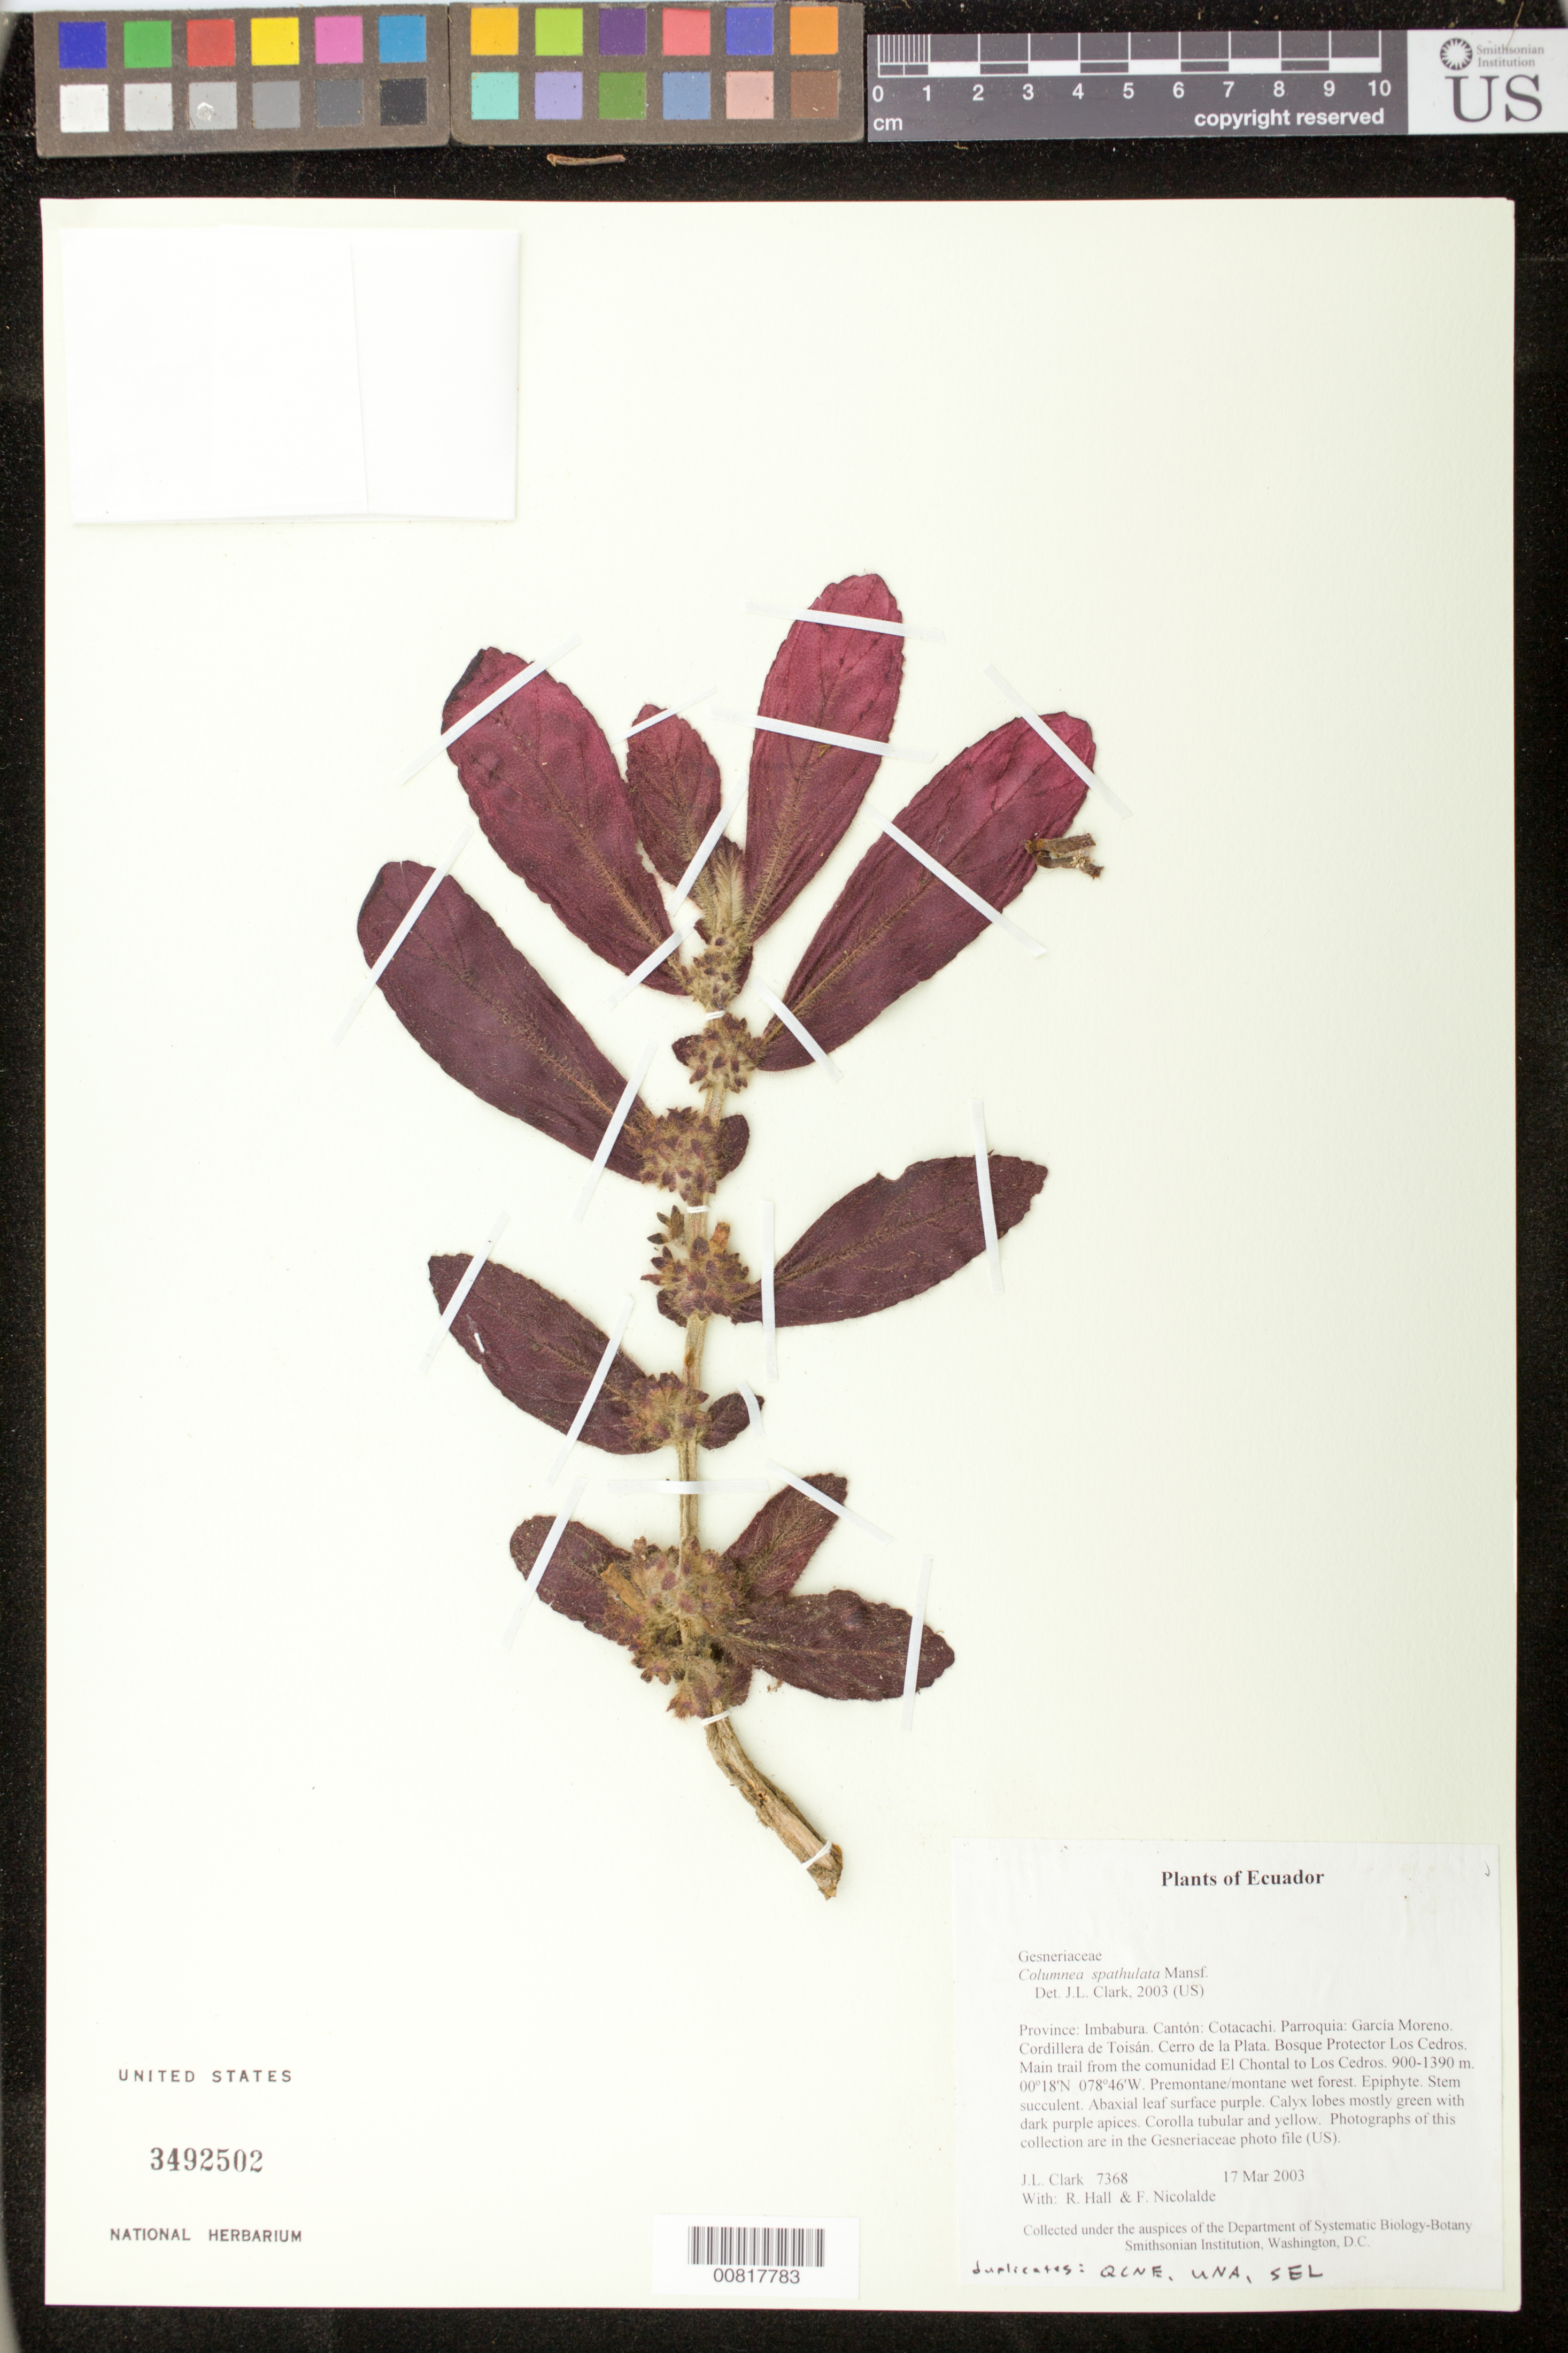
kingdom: Plantae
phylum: Tracheophyta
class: Magnoliopsida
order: Lamiales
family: Gesneriaceae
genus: Columnea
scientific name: Columnea spathulata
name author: Mansf.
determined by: Clark, J. L., (SEL), The Marie Selby Botanical Garden (UNITED STATES)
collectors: J. L. Clark, R. Hall & F. Nicolalde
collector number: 7368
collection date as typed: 17 Mar 2003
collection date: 2003-03-17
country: Ecuador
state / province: Imbabura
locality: Cotacachi. Parroquia: García Moreno. Cordillera de Toisán. Cerro de la Plata. Bosque Protector Los Cedros. Main trail from the comunidad El Chontal to Los Cedros.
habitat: Premontane/montane wet forest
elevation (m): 900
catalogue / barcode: US 3492502